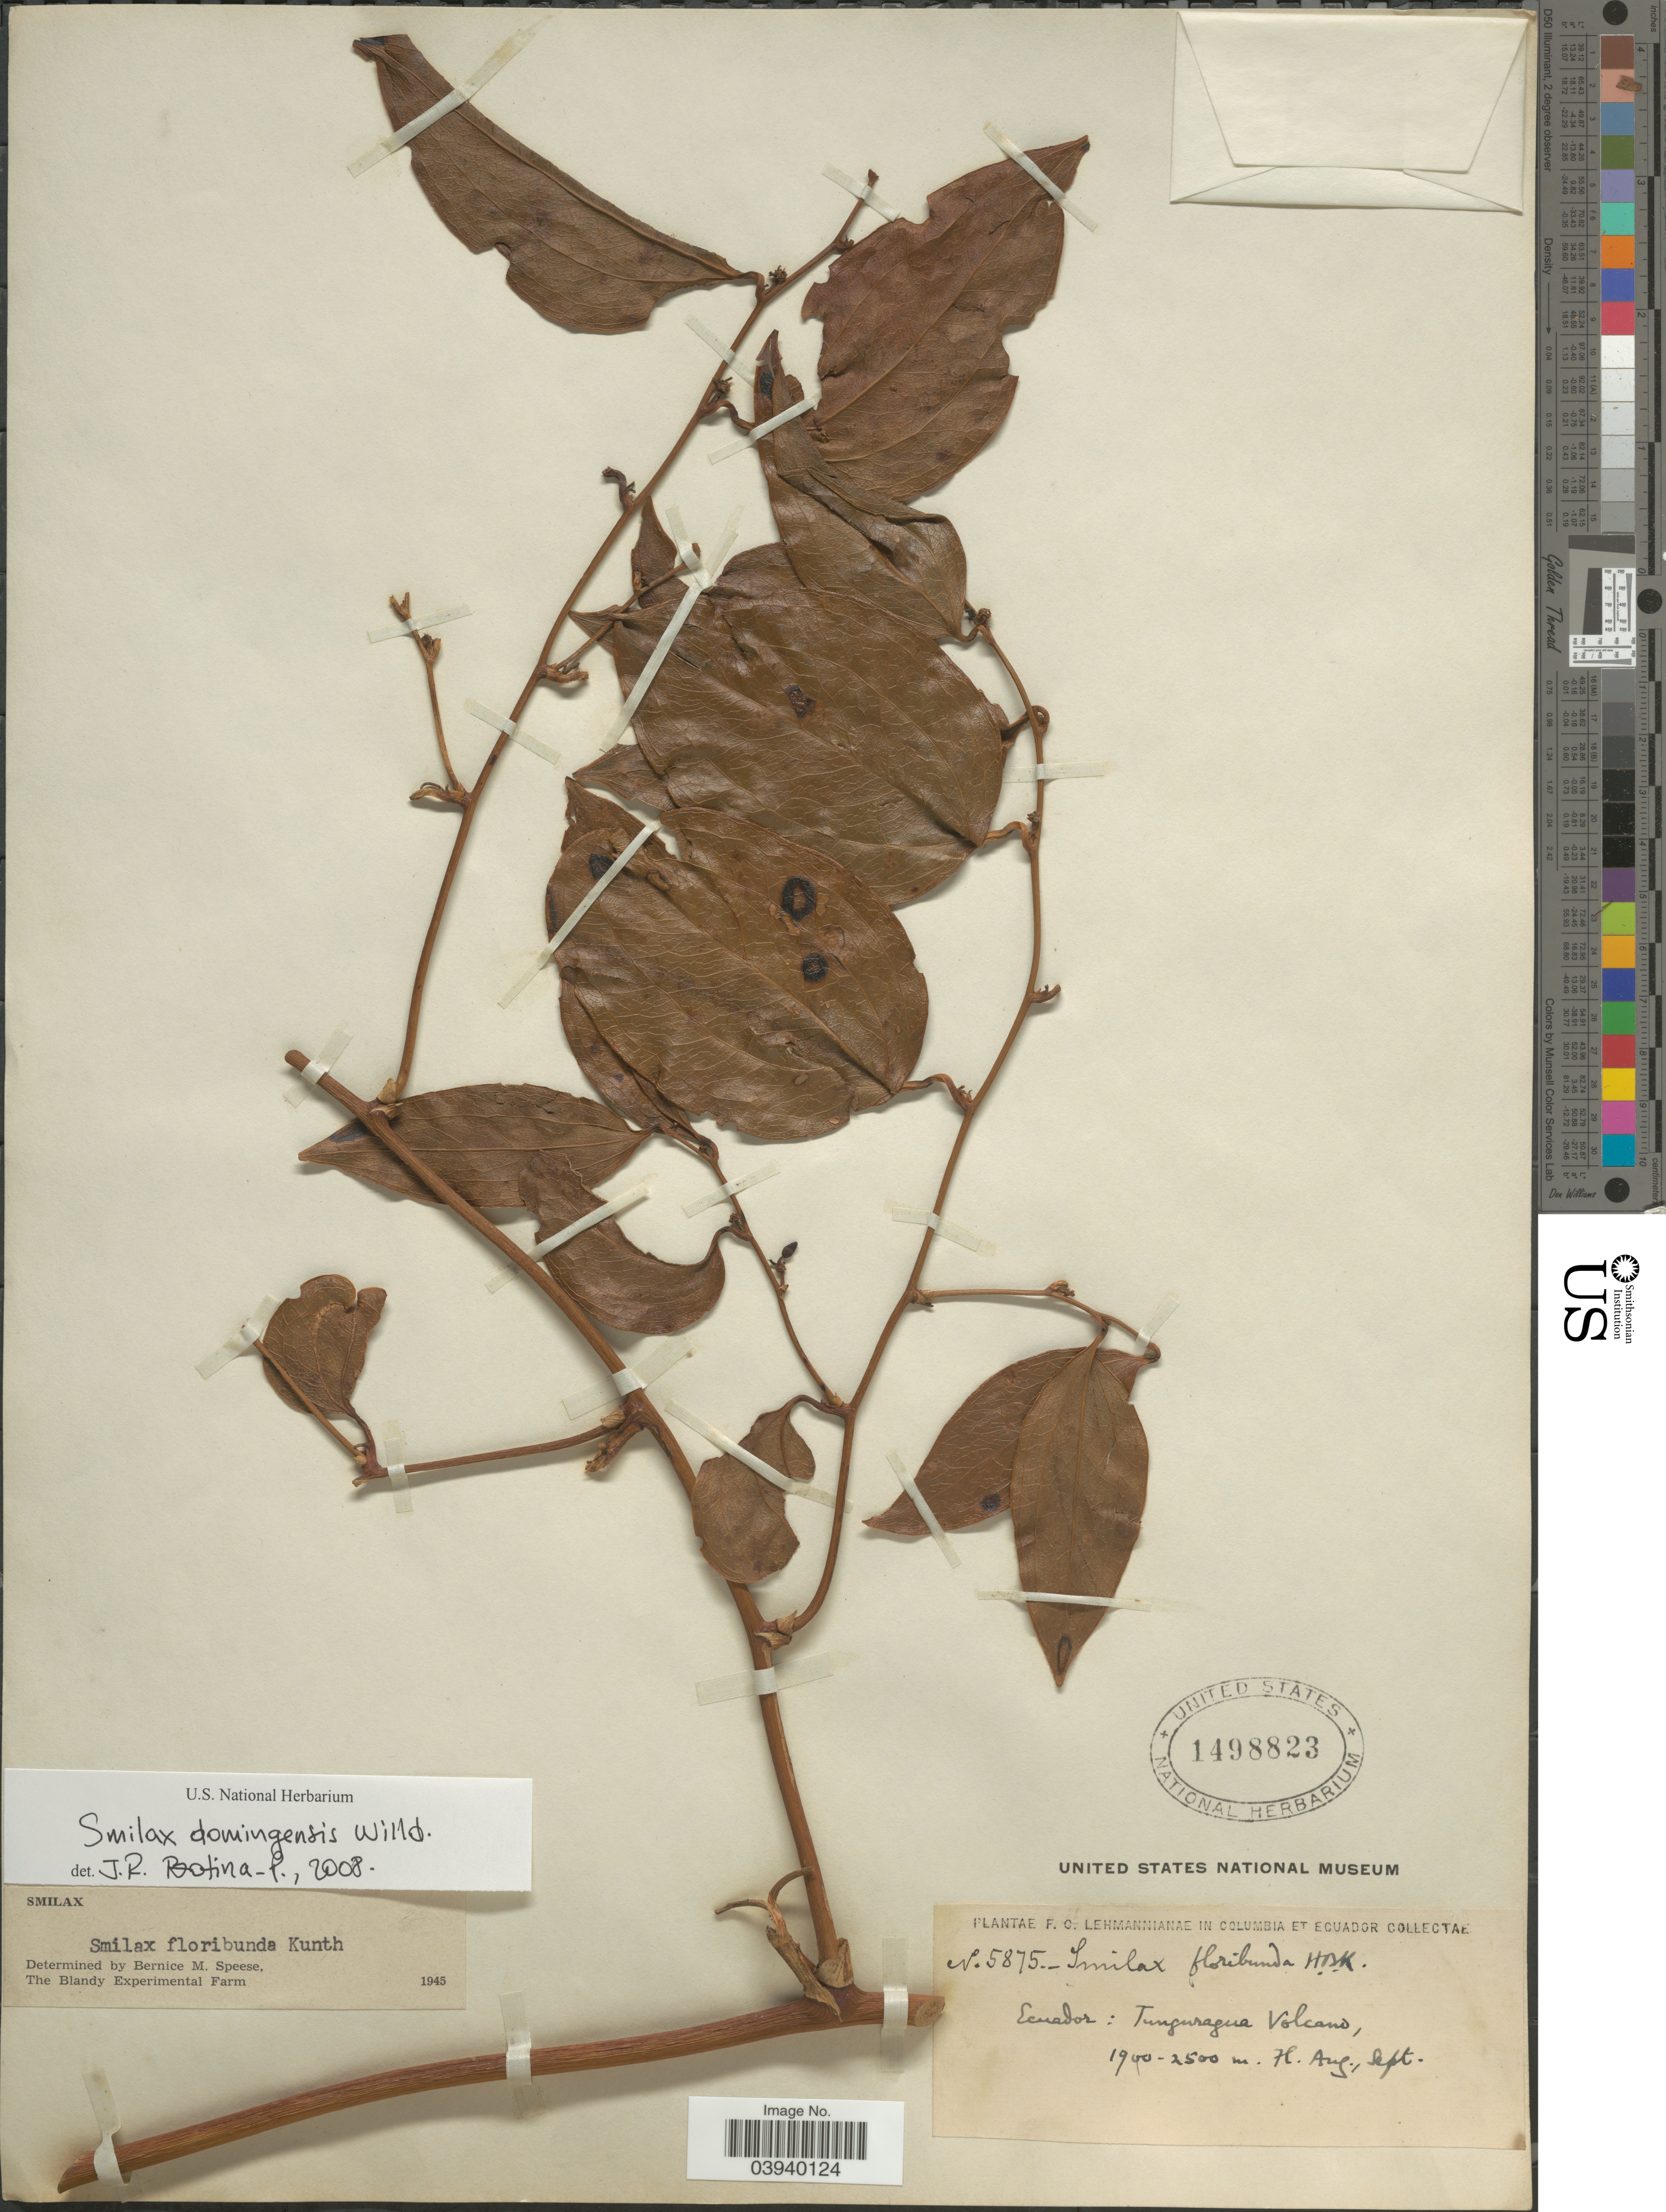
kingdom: Plantae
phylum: Tracheophyta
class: Liliopsida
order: Liliales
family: Smilacaceae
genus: Smilax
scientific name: Smilax domingensis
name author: Willd.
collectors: F. C. Lehmann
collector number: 5875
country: Ecuador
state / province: Tungurahua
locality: Tungurahua Volcano.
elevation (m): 1900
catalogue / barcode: US 1498823